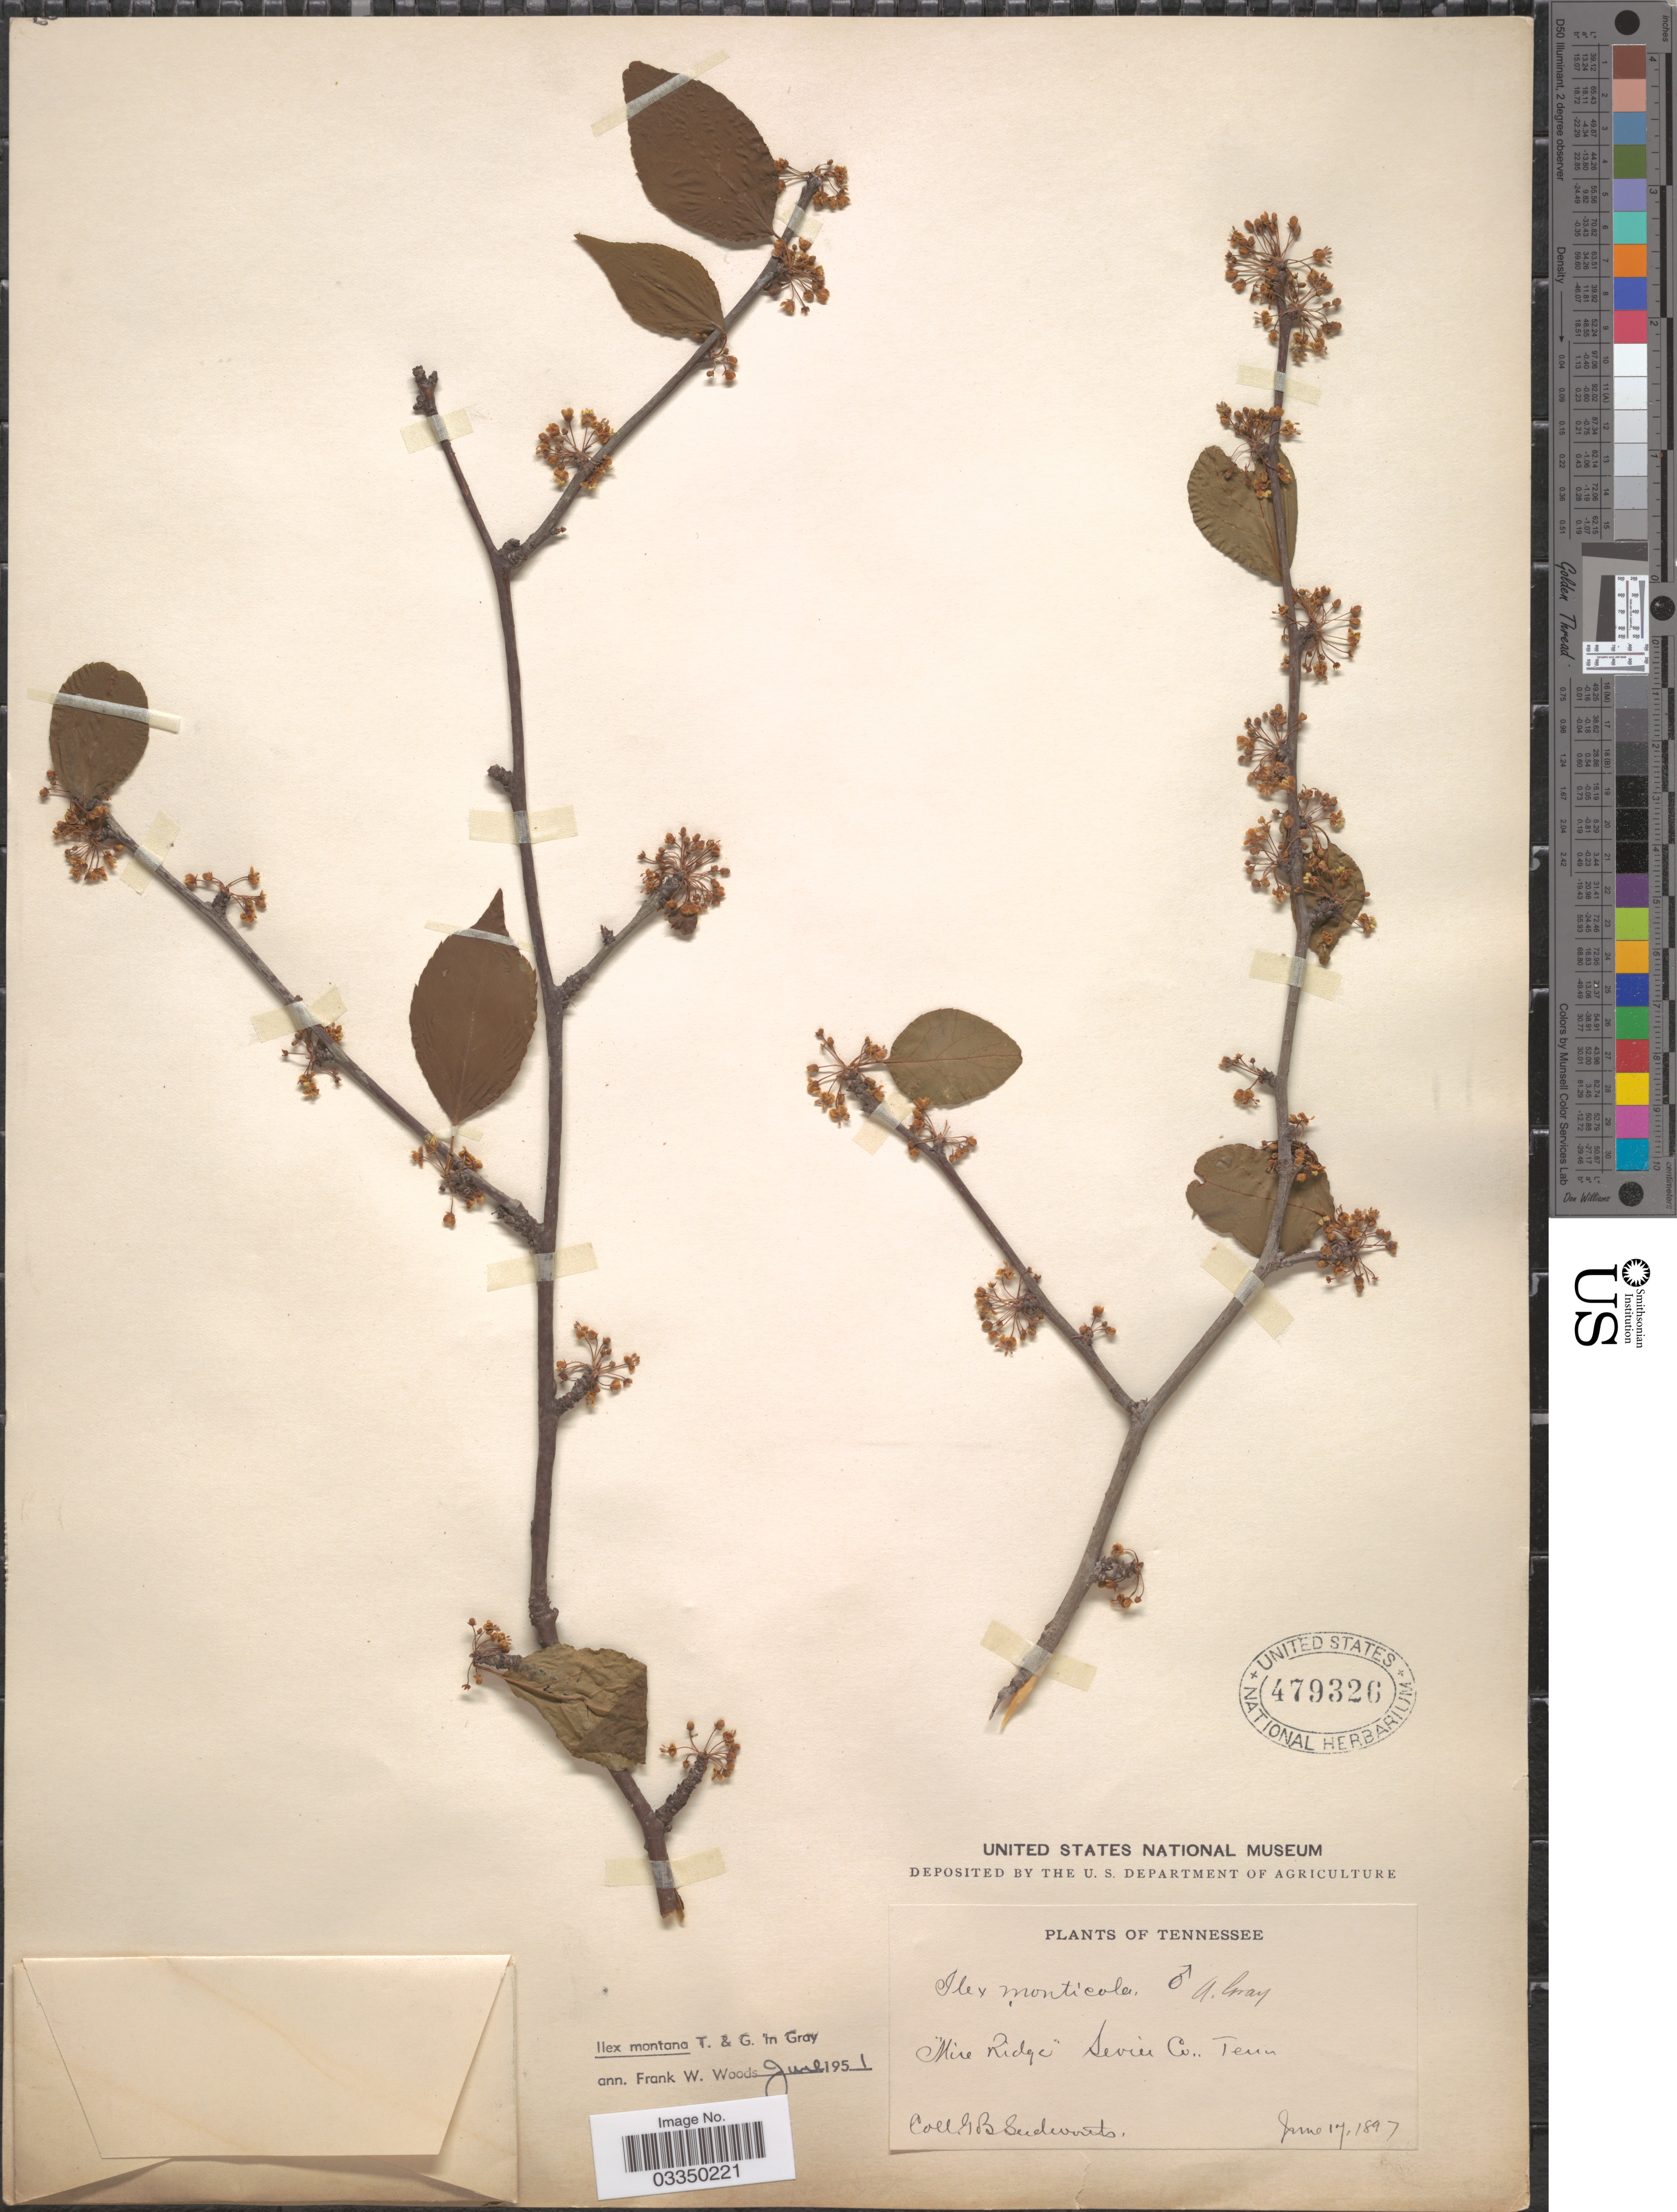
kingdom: Plantae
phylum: Tracheophyta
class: Magnoliopsida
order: Aquifoliales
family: Aquifoliaceae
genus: Ilex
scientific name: Ilex montana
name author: Torr. & A. Gray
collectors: G. B. Sudworth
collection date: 1897-06-17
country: United States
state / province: Tennessee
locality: Mire Ridge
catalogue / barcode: US 479326